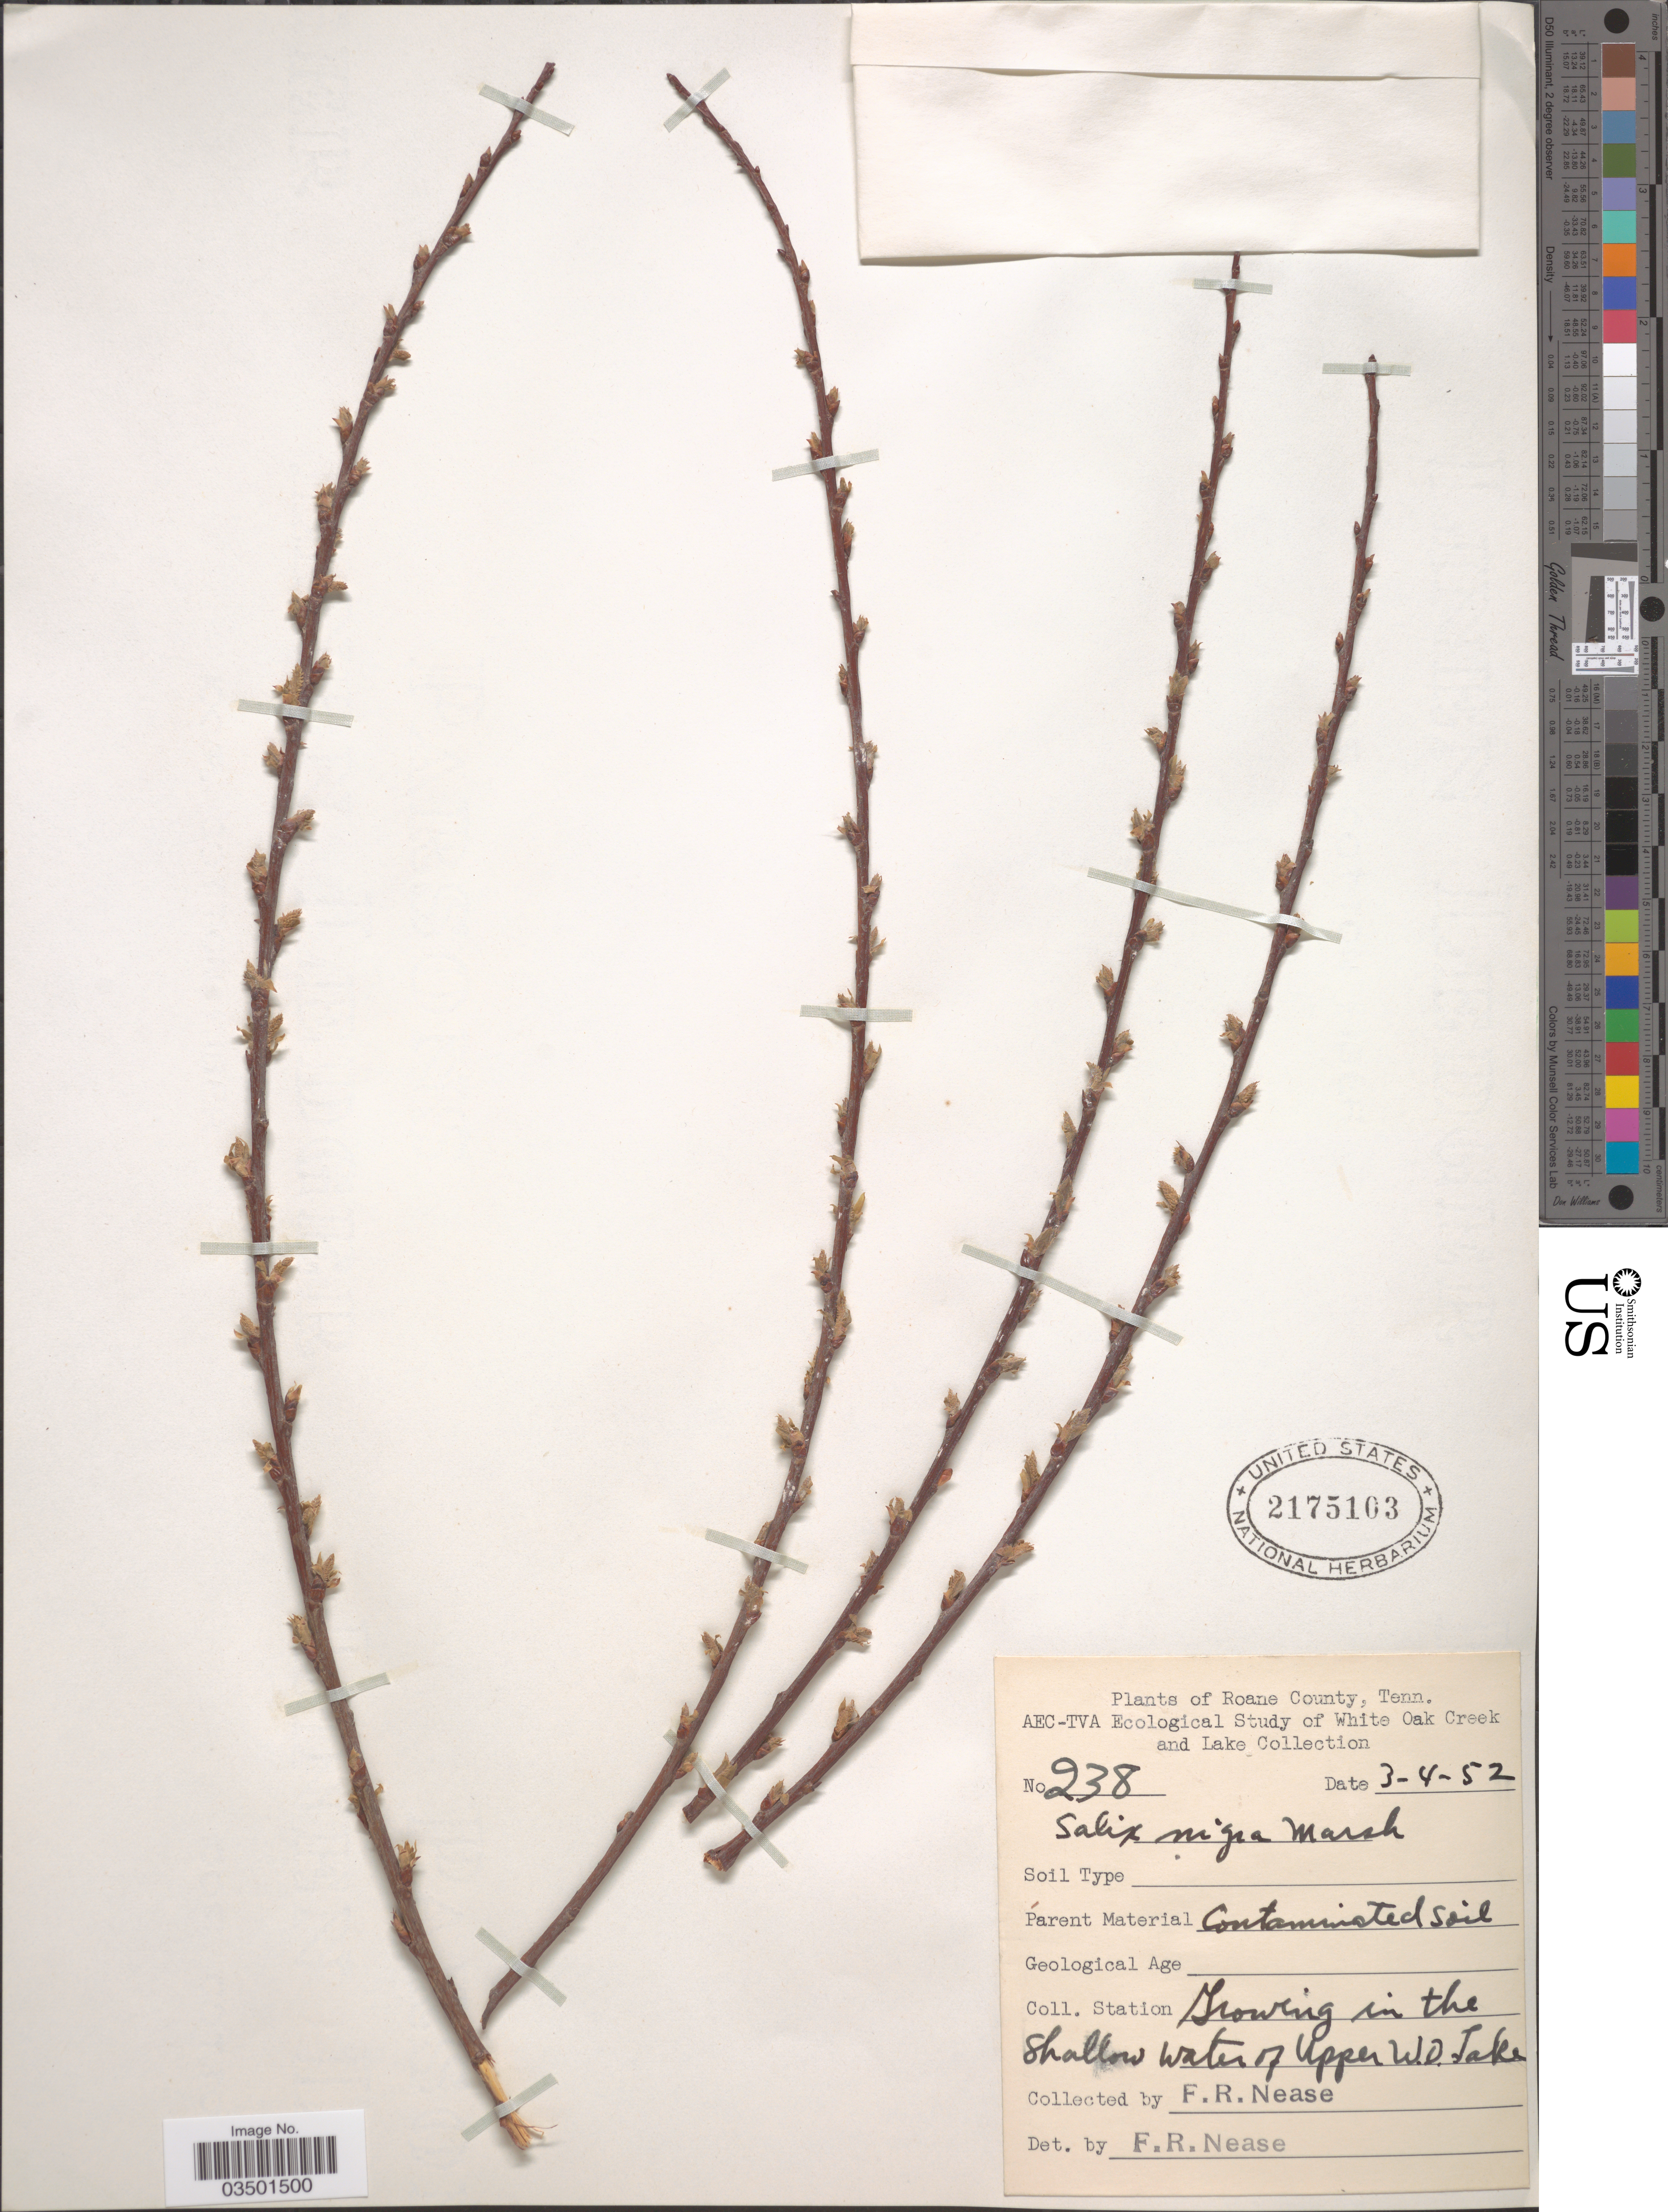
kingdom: Plantae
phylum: Tracheophyta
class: Magnoliopsida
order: Malpighiales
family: Salicaceae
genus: Salix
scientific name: Salix nigra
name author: Marshall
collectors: F. Nease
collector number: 238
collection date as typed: Transcribed d/m/y: 4/3/52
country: United States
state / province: Tennessee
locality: Roane County. Growing in the Shallow Water of Upper W.O. Lake.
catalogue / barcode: US 2175103